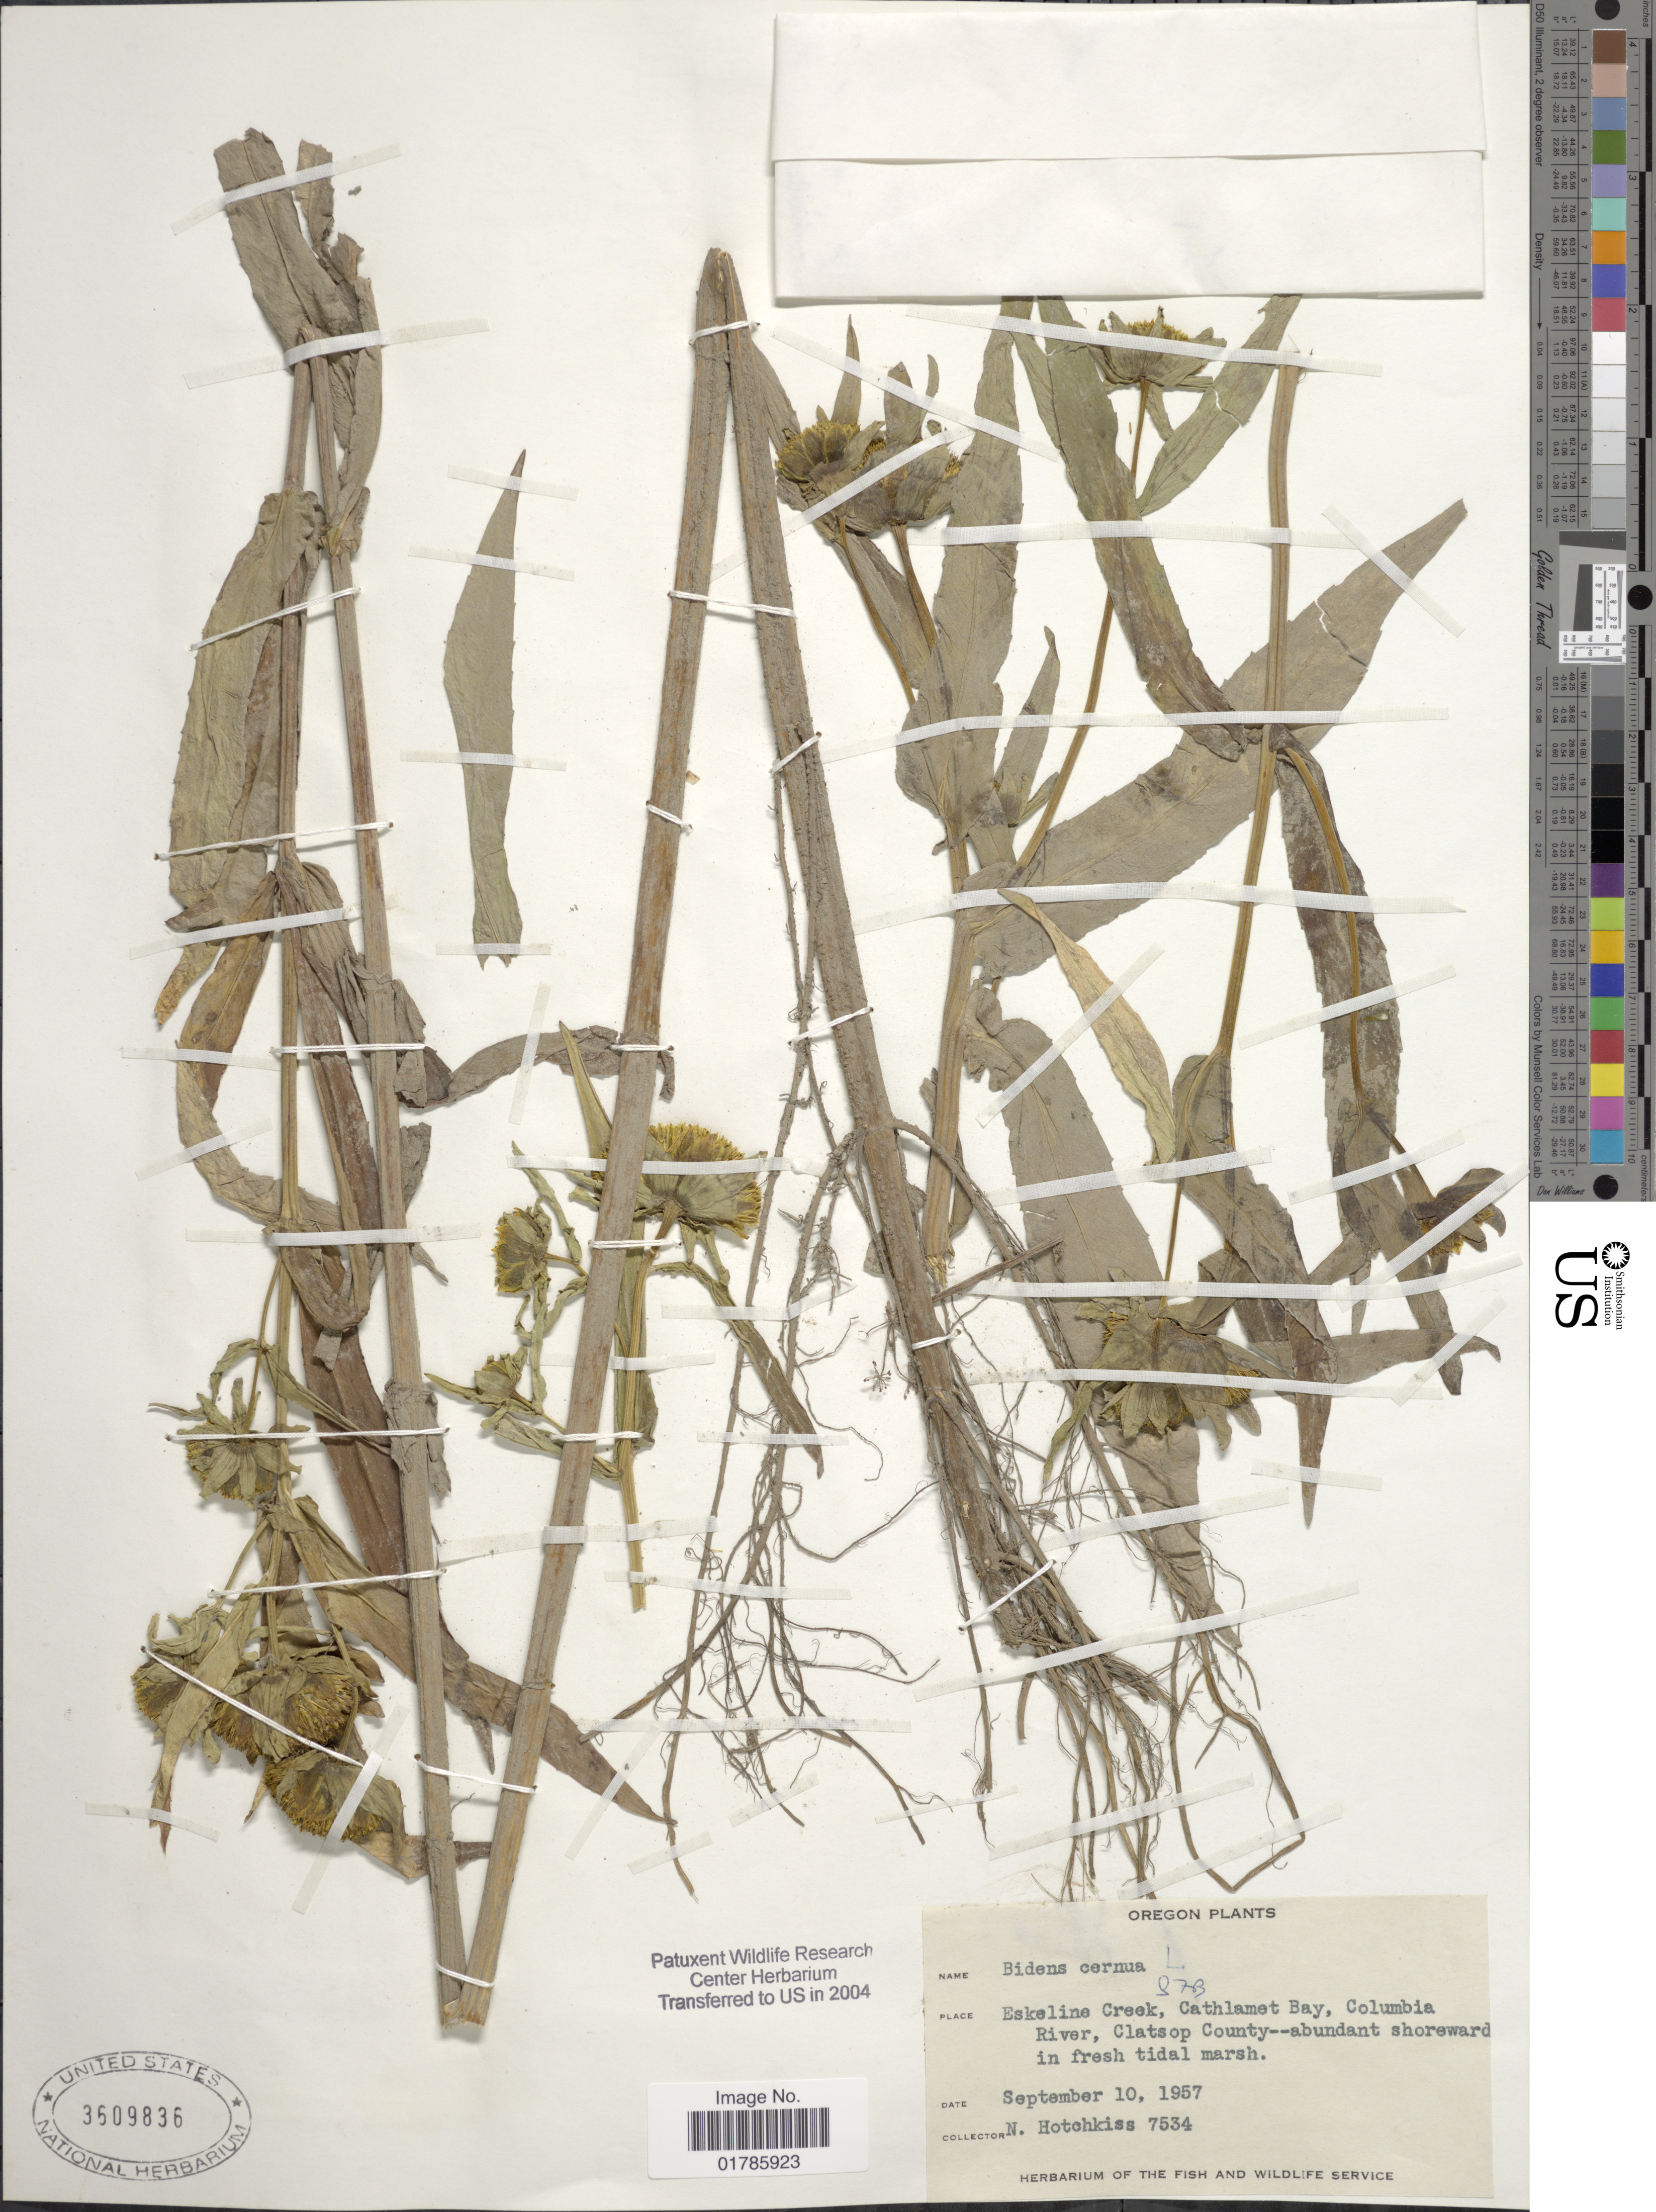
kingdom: Plantae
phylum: Tracheophyta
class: Magnoliopsida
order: Asterales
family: Asteraceae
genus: Bidens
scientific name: Bidens cernua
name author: L.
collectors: N. Hotchkiss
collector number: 7534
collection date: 1957-09-10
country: United States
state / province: Oregon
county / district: Clatsop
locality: Eskeline Creek, Cathlamet Bay, Columbia River, Clatsop County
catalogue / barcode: US 3509836